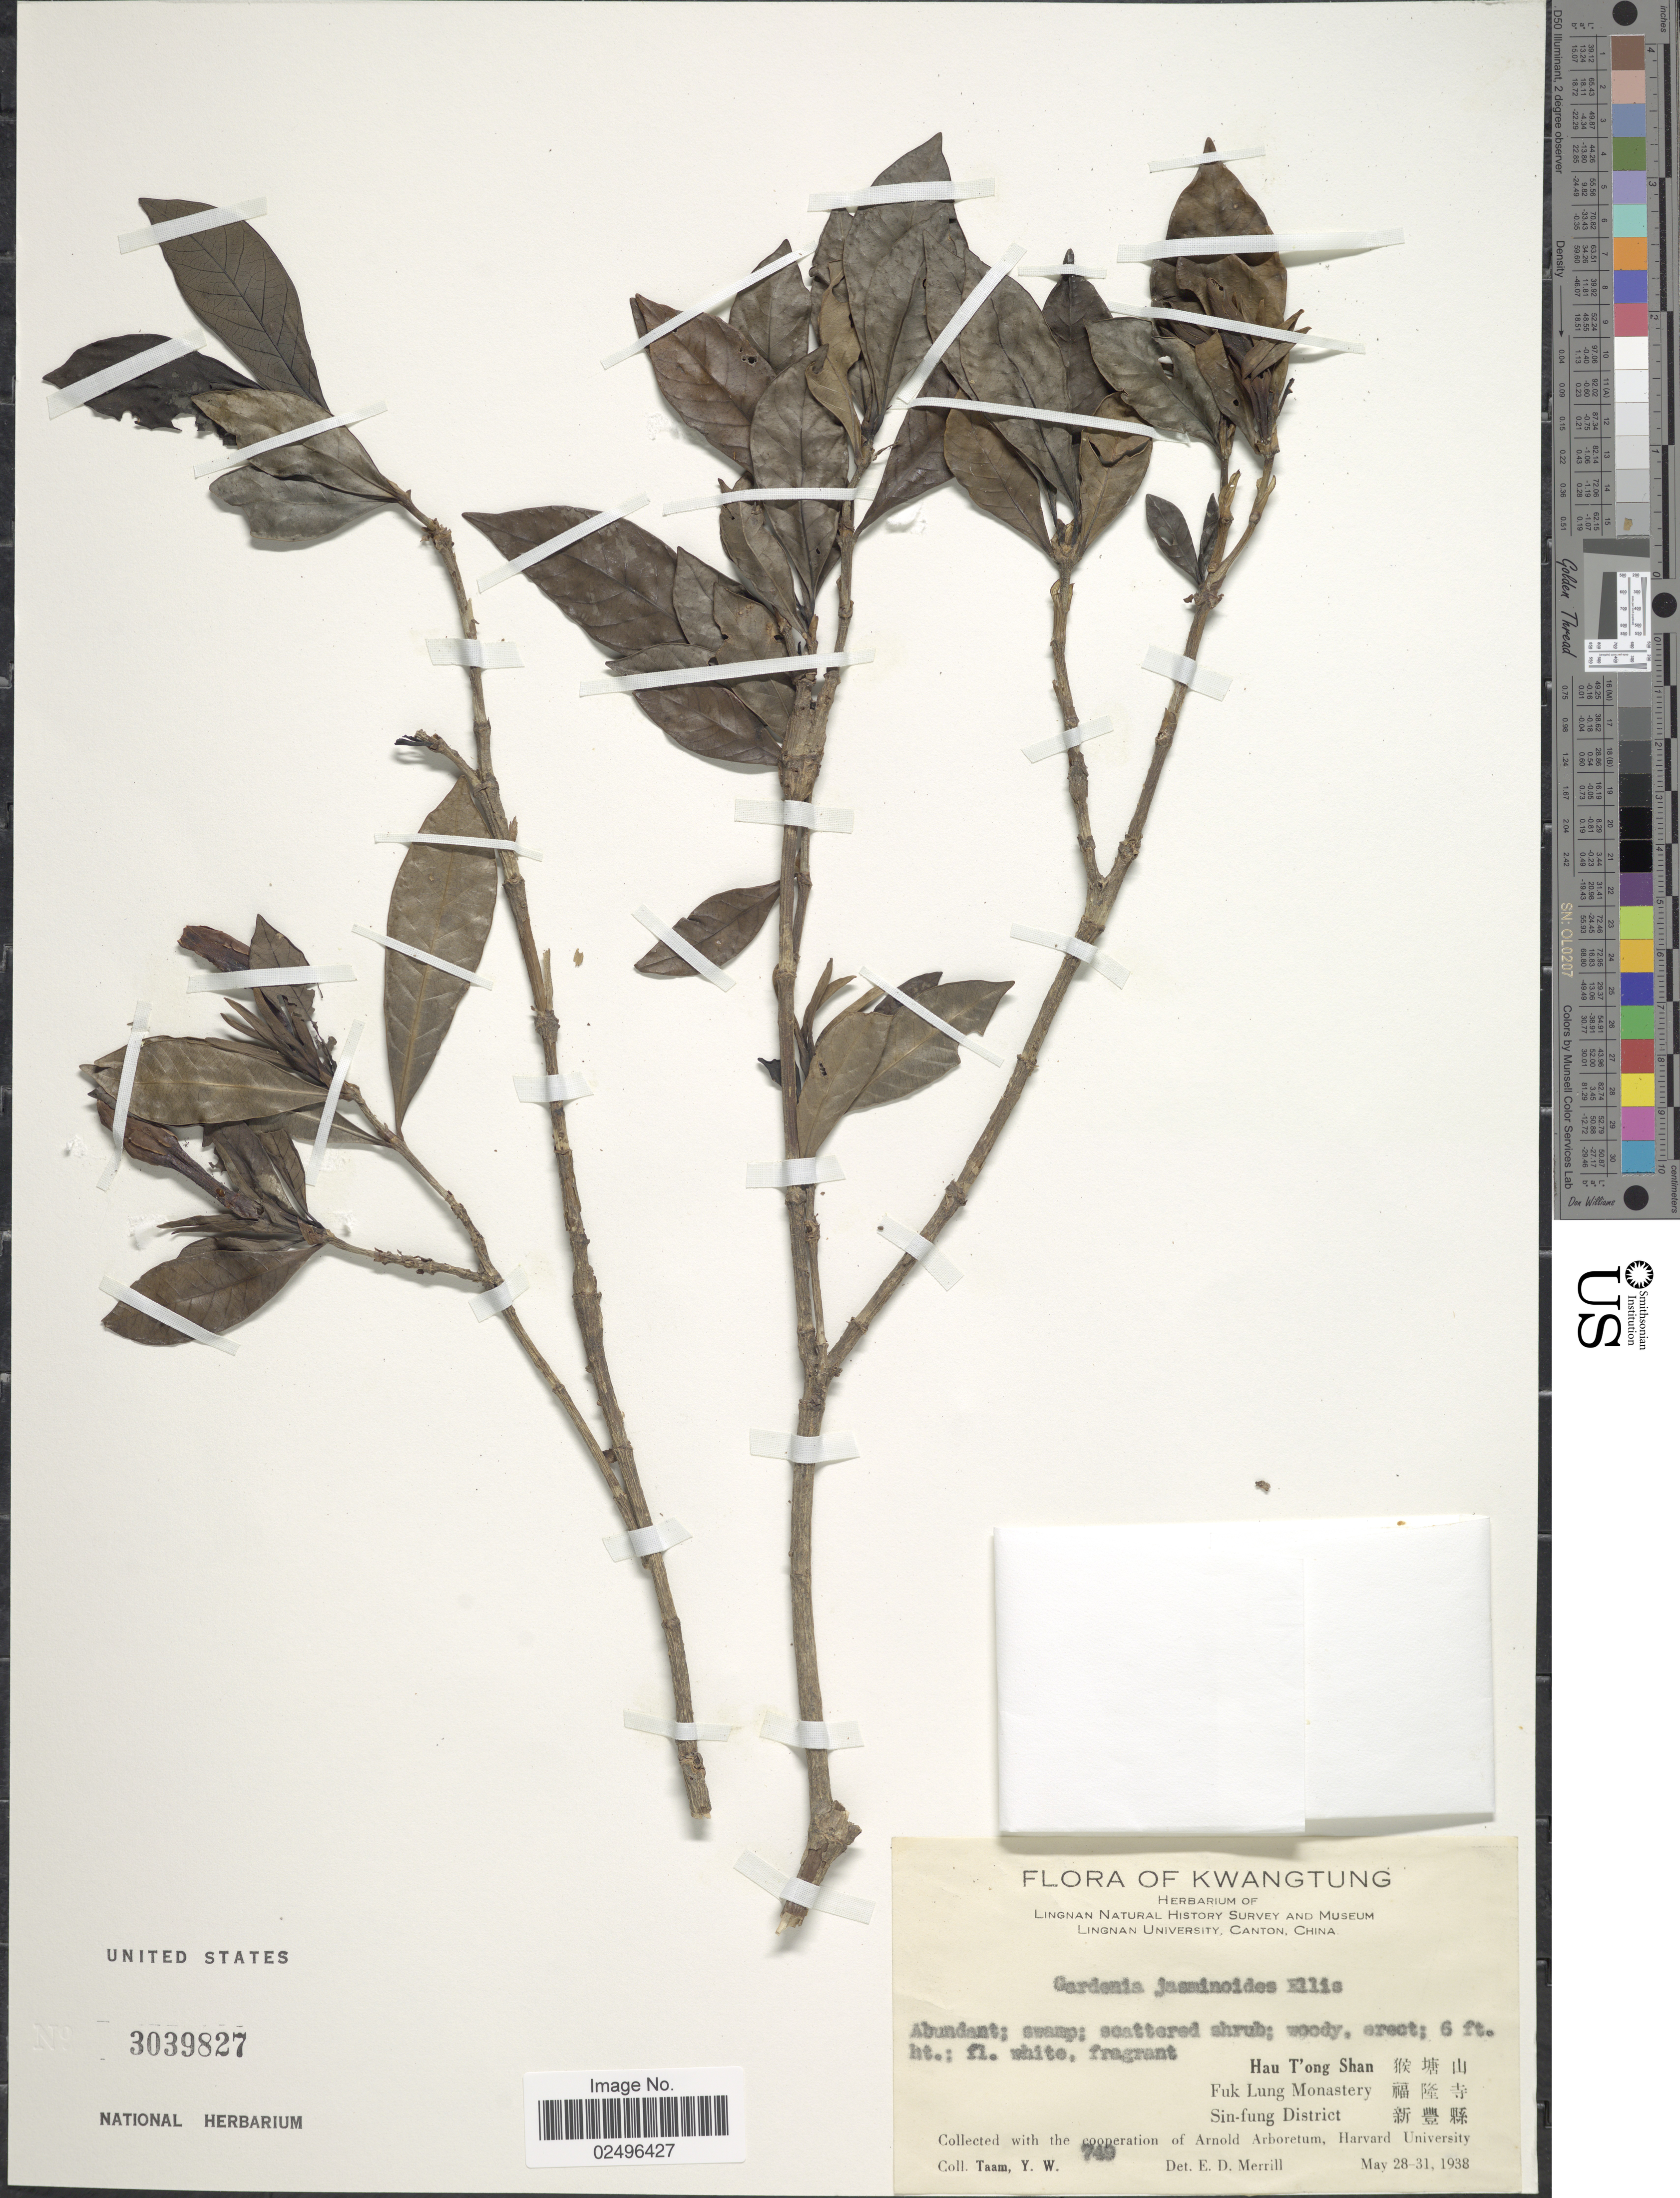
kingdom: Plantae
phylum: Tracheophyta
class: Magnoliopsida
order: Gentianales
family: Rubiaceae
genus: Gardenia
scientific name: Gardenia augusta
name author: (L.) Merr.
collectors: Y. W. Taam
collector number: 749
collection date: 1938-05-28/1938-05-31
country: China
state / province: Guangdong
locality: Kwangtung, Hau T'ong Shan, Fuk Lung Monastery, Sin-fung District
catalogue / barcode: US 3039827